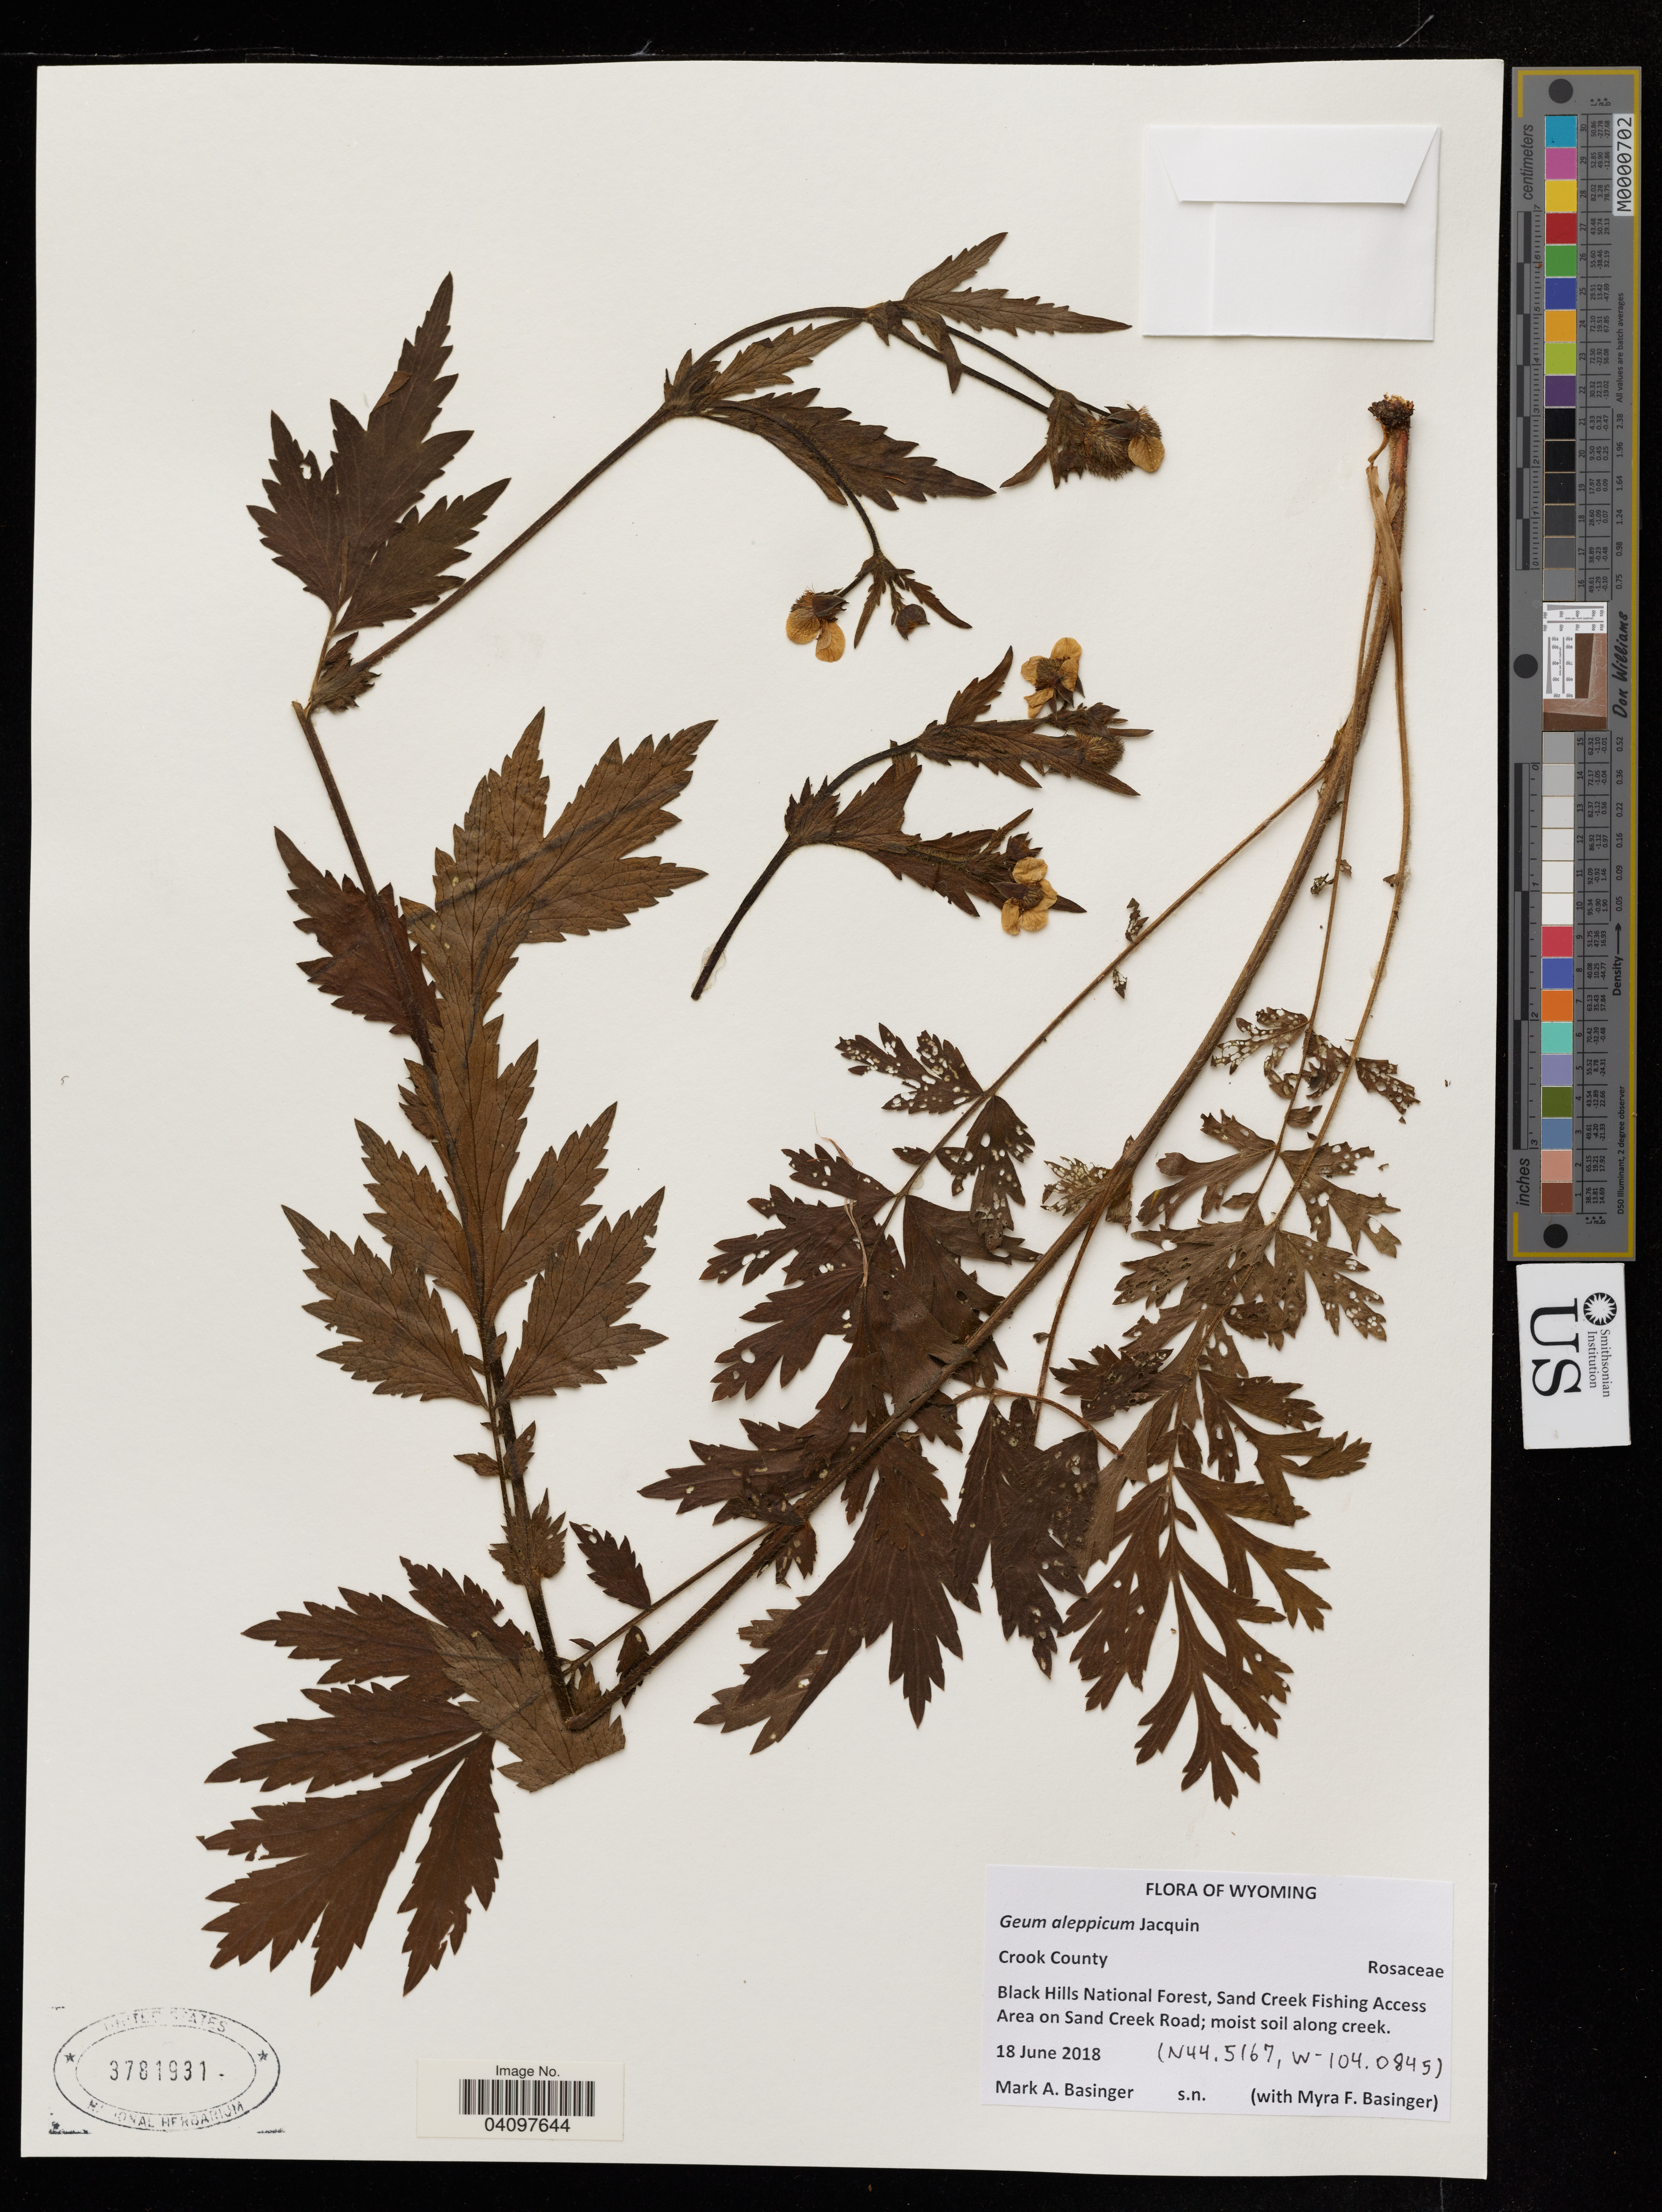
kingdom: Plantae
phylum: Tracheophyta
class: Magnoliopsida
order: Rosales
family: Rosaceae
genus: Geum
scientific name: Geum aleppicum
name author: Jacq.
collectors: M. Basinger & M. Basinger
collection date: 2018-06-18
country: United States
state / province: Wyoming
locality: Crook County, Black Hills National Forest, Sand Creek Fishing Access Area on Sand Creek Road.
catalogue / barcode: US 3781931